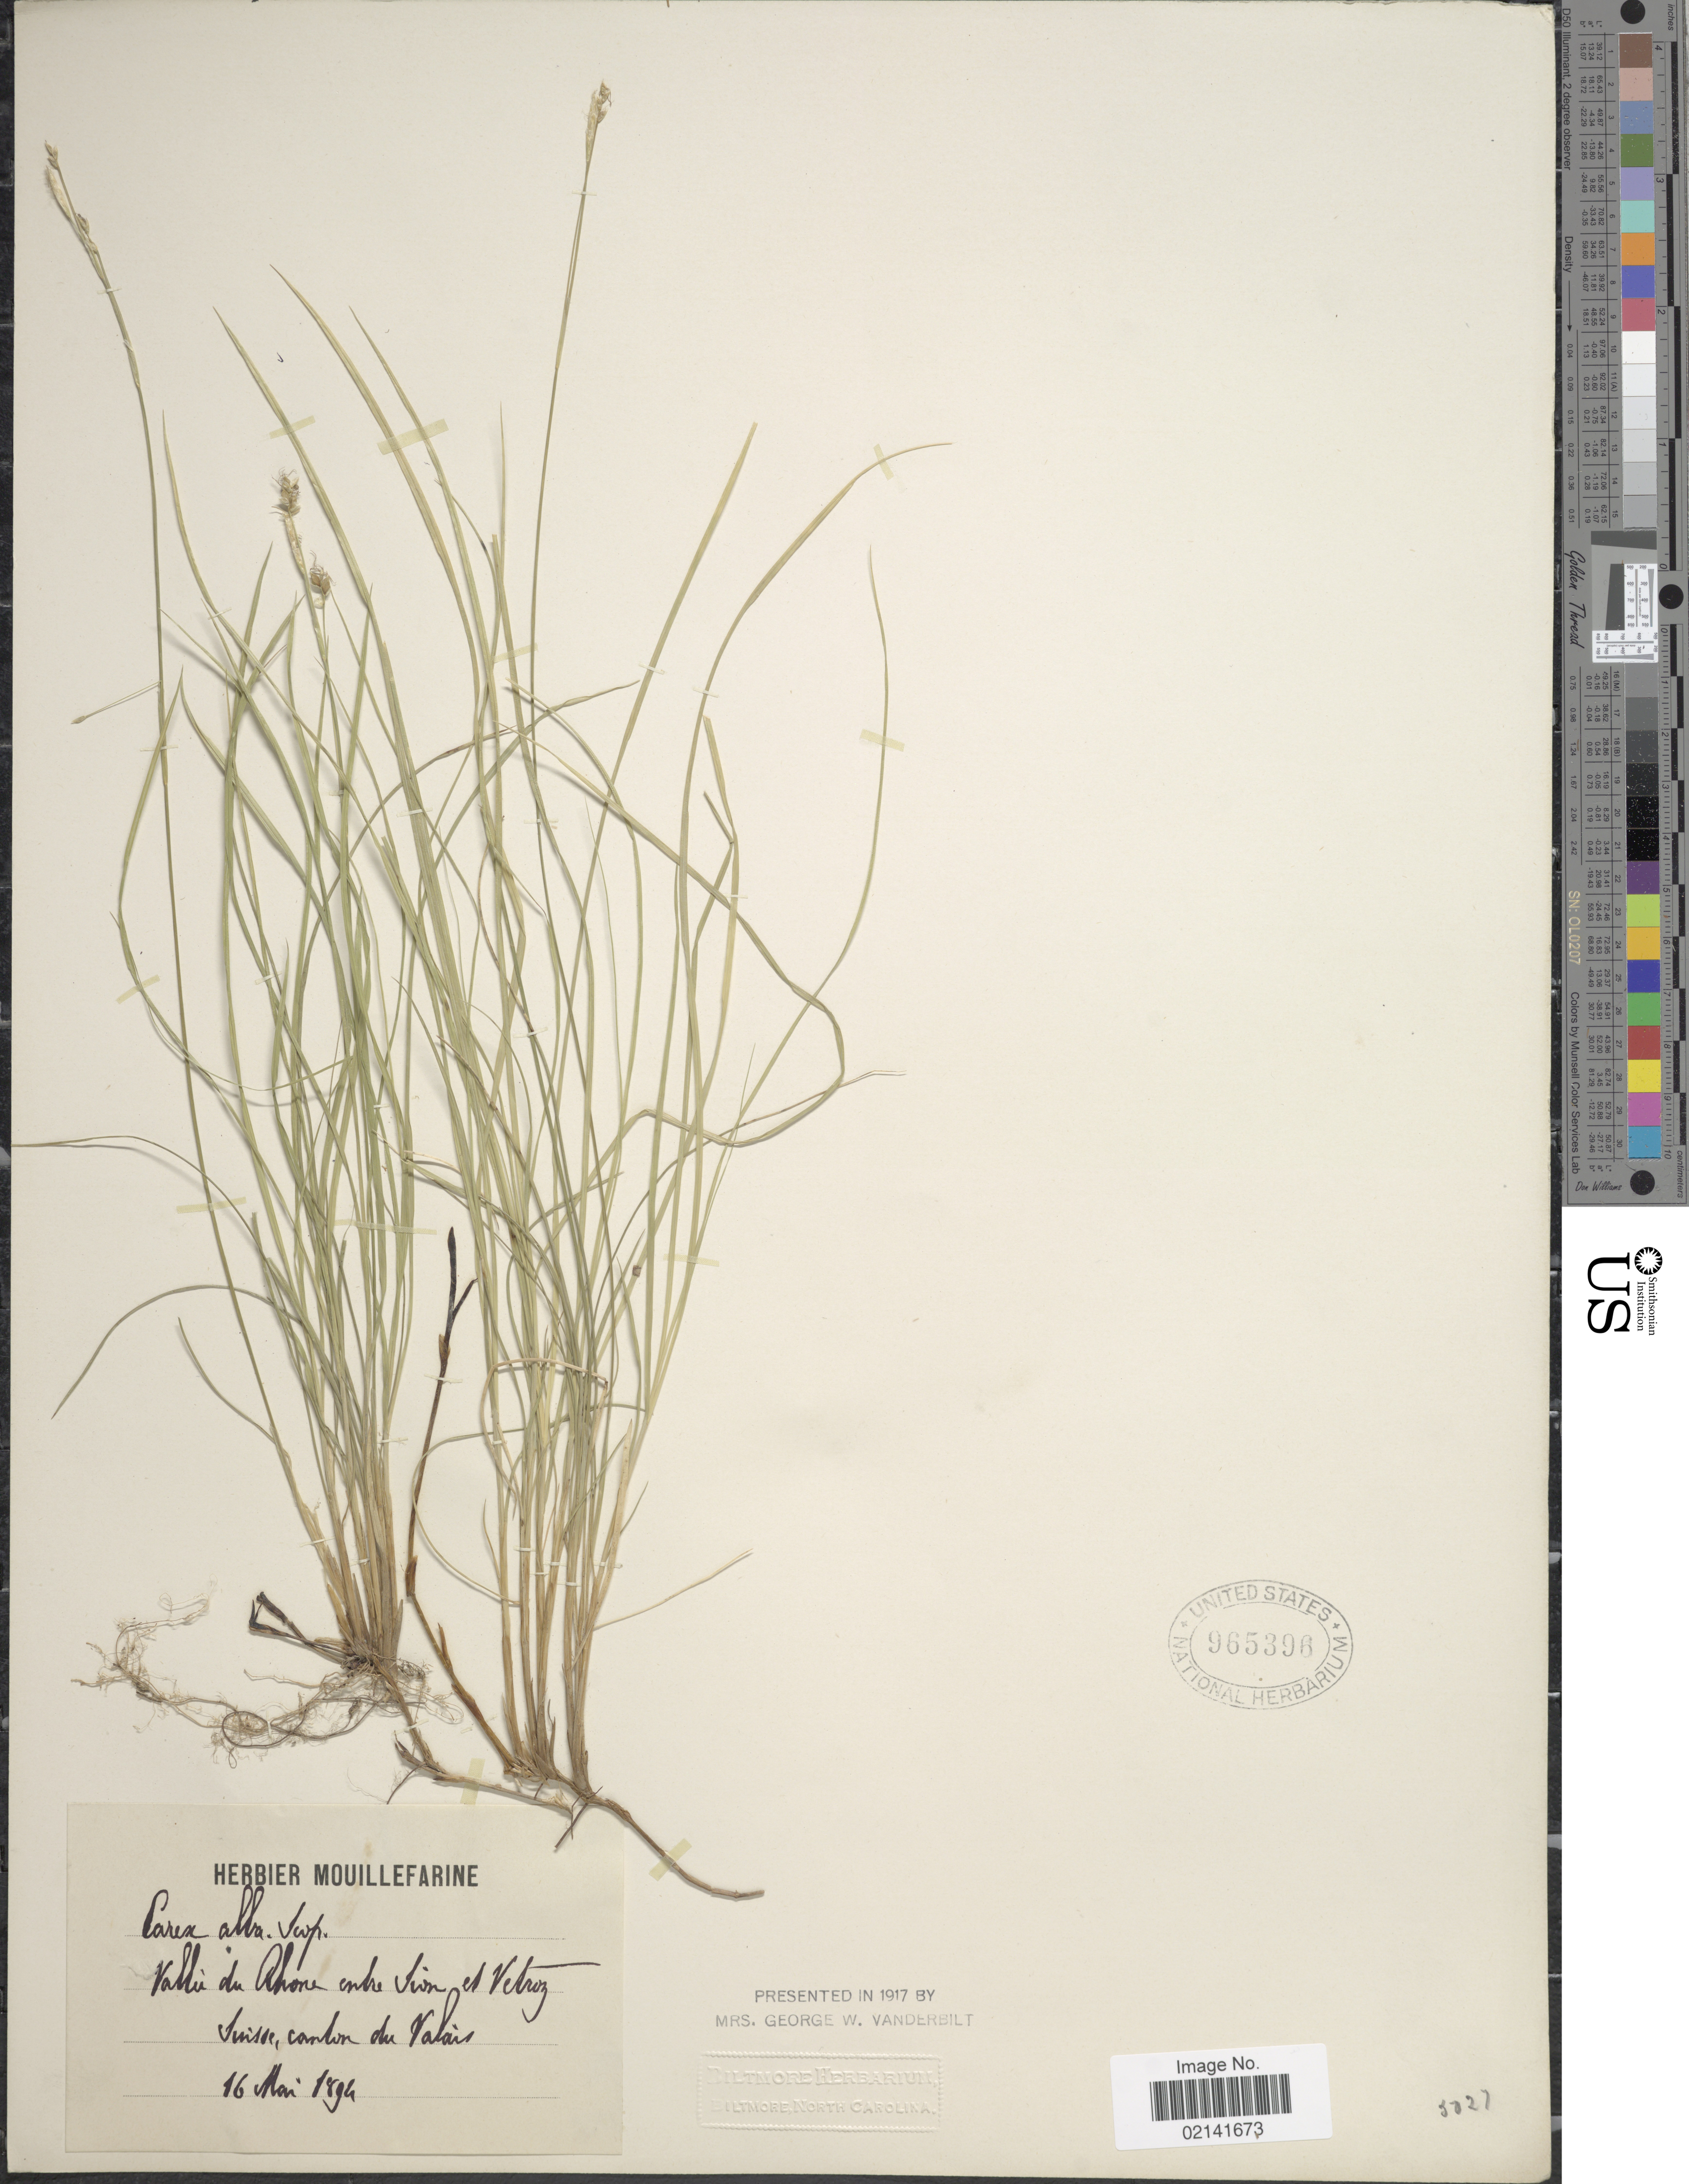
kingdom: Plantae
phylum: Tracheophyta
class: Liliopsida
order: Poales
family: Cyperaceae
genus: Carex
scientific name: Carex alba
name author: Scop.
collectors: ex herb. Mouillefarine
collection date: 1894-05-16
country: Switzerland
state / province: Valais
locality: Vallée du Rhône entre Sion et Vetroz, canton du Valais, Suisse. [Valley of the Rhone between Sion and Vetorz, Valais canton, Switzerland.]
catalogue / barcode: US 965396